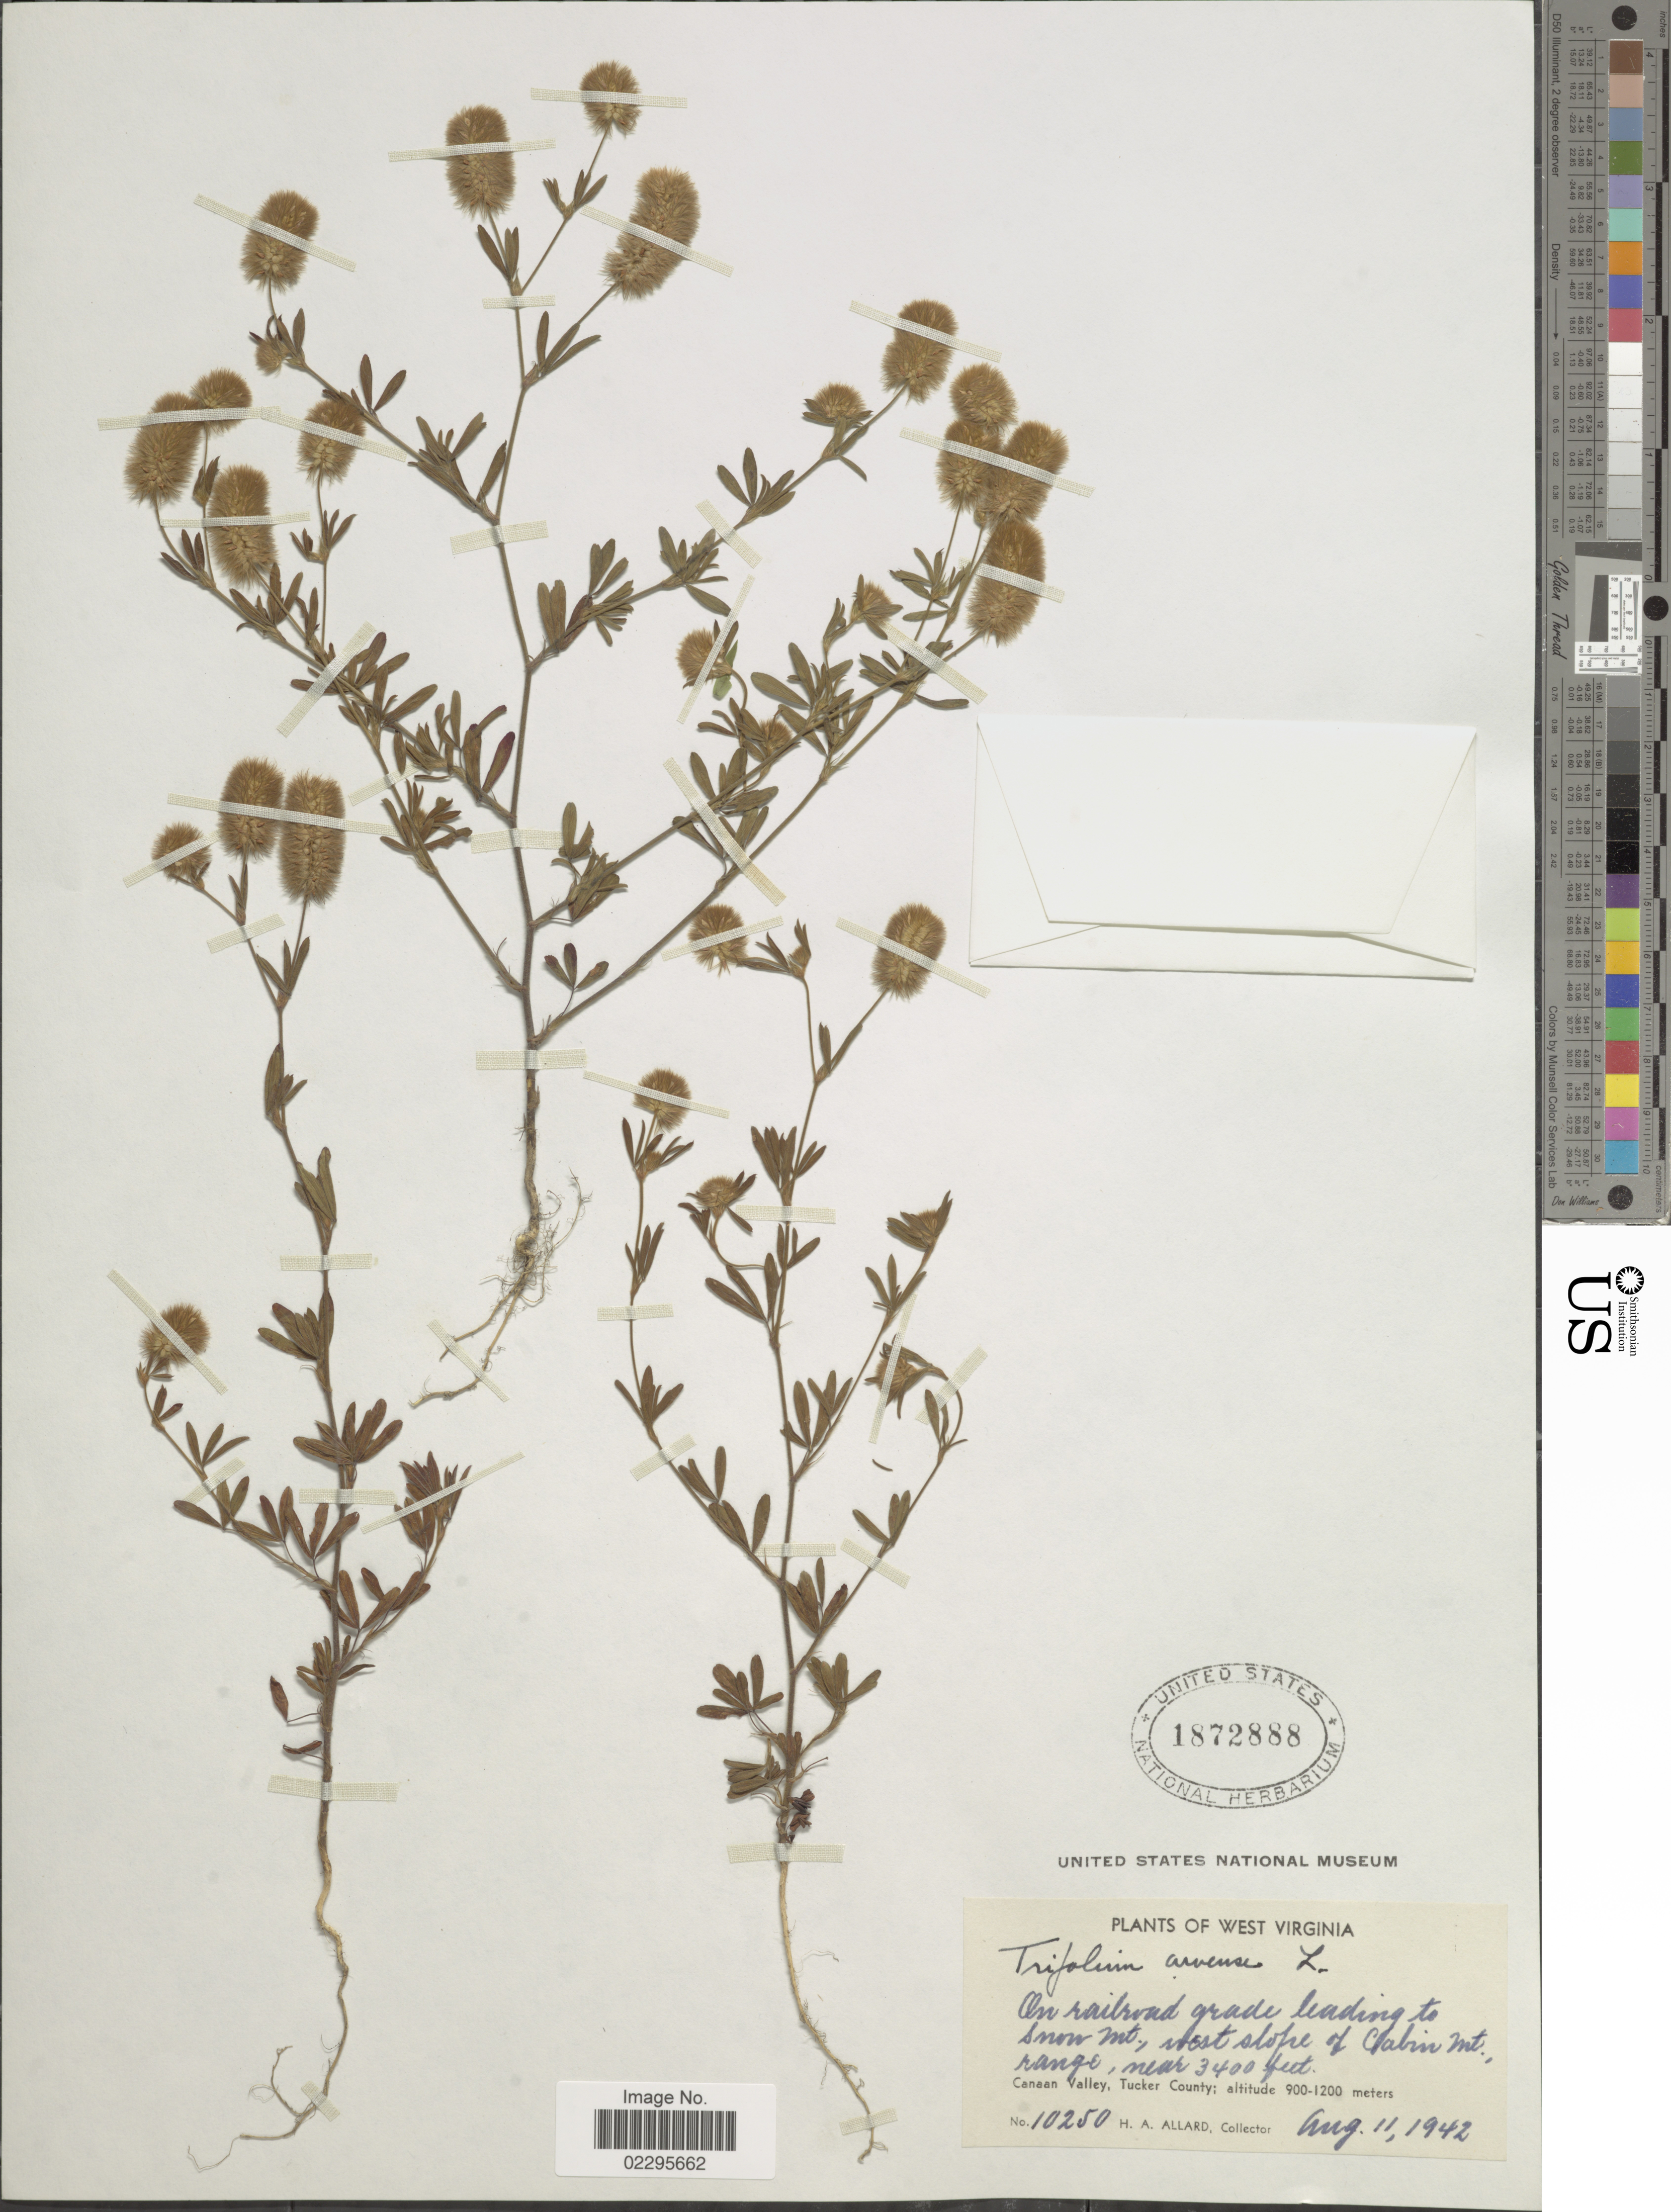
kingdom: Plantae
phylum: Tracheophyta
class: Magnoliopsida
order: Fabales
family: Fabaceae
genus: Trifolium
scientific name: Trifolium arvense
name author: L.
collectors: H. A. Allard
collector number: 10250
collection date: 1942-08-11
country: United States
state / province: West Virginia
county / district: Tucker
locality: On railroad grade leading to Snow Mt., west slope of Cabin Mt. range, Canaan Valley, Tucker County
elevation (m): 900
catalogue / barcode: US 1872888